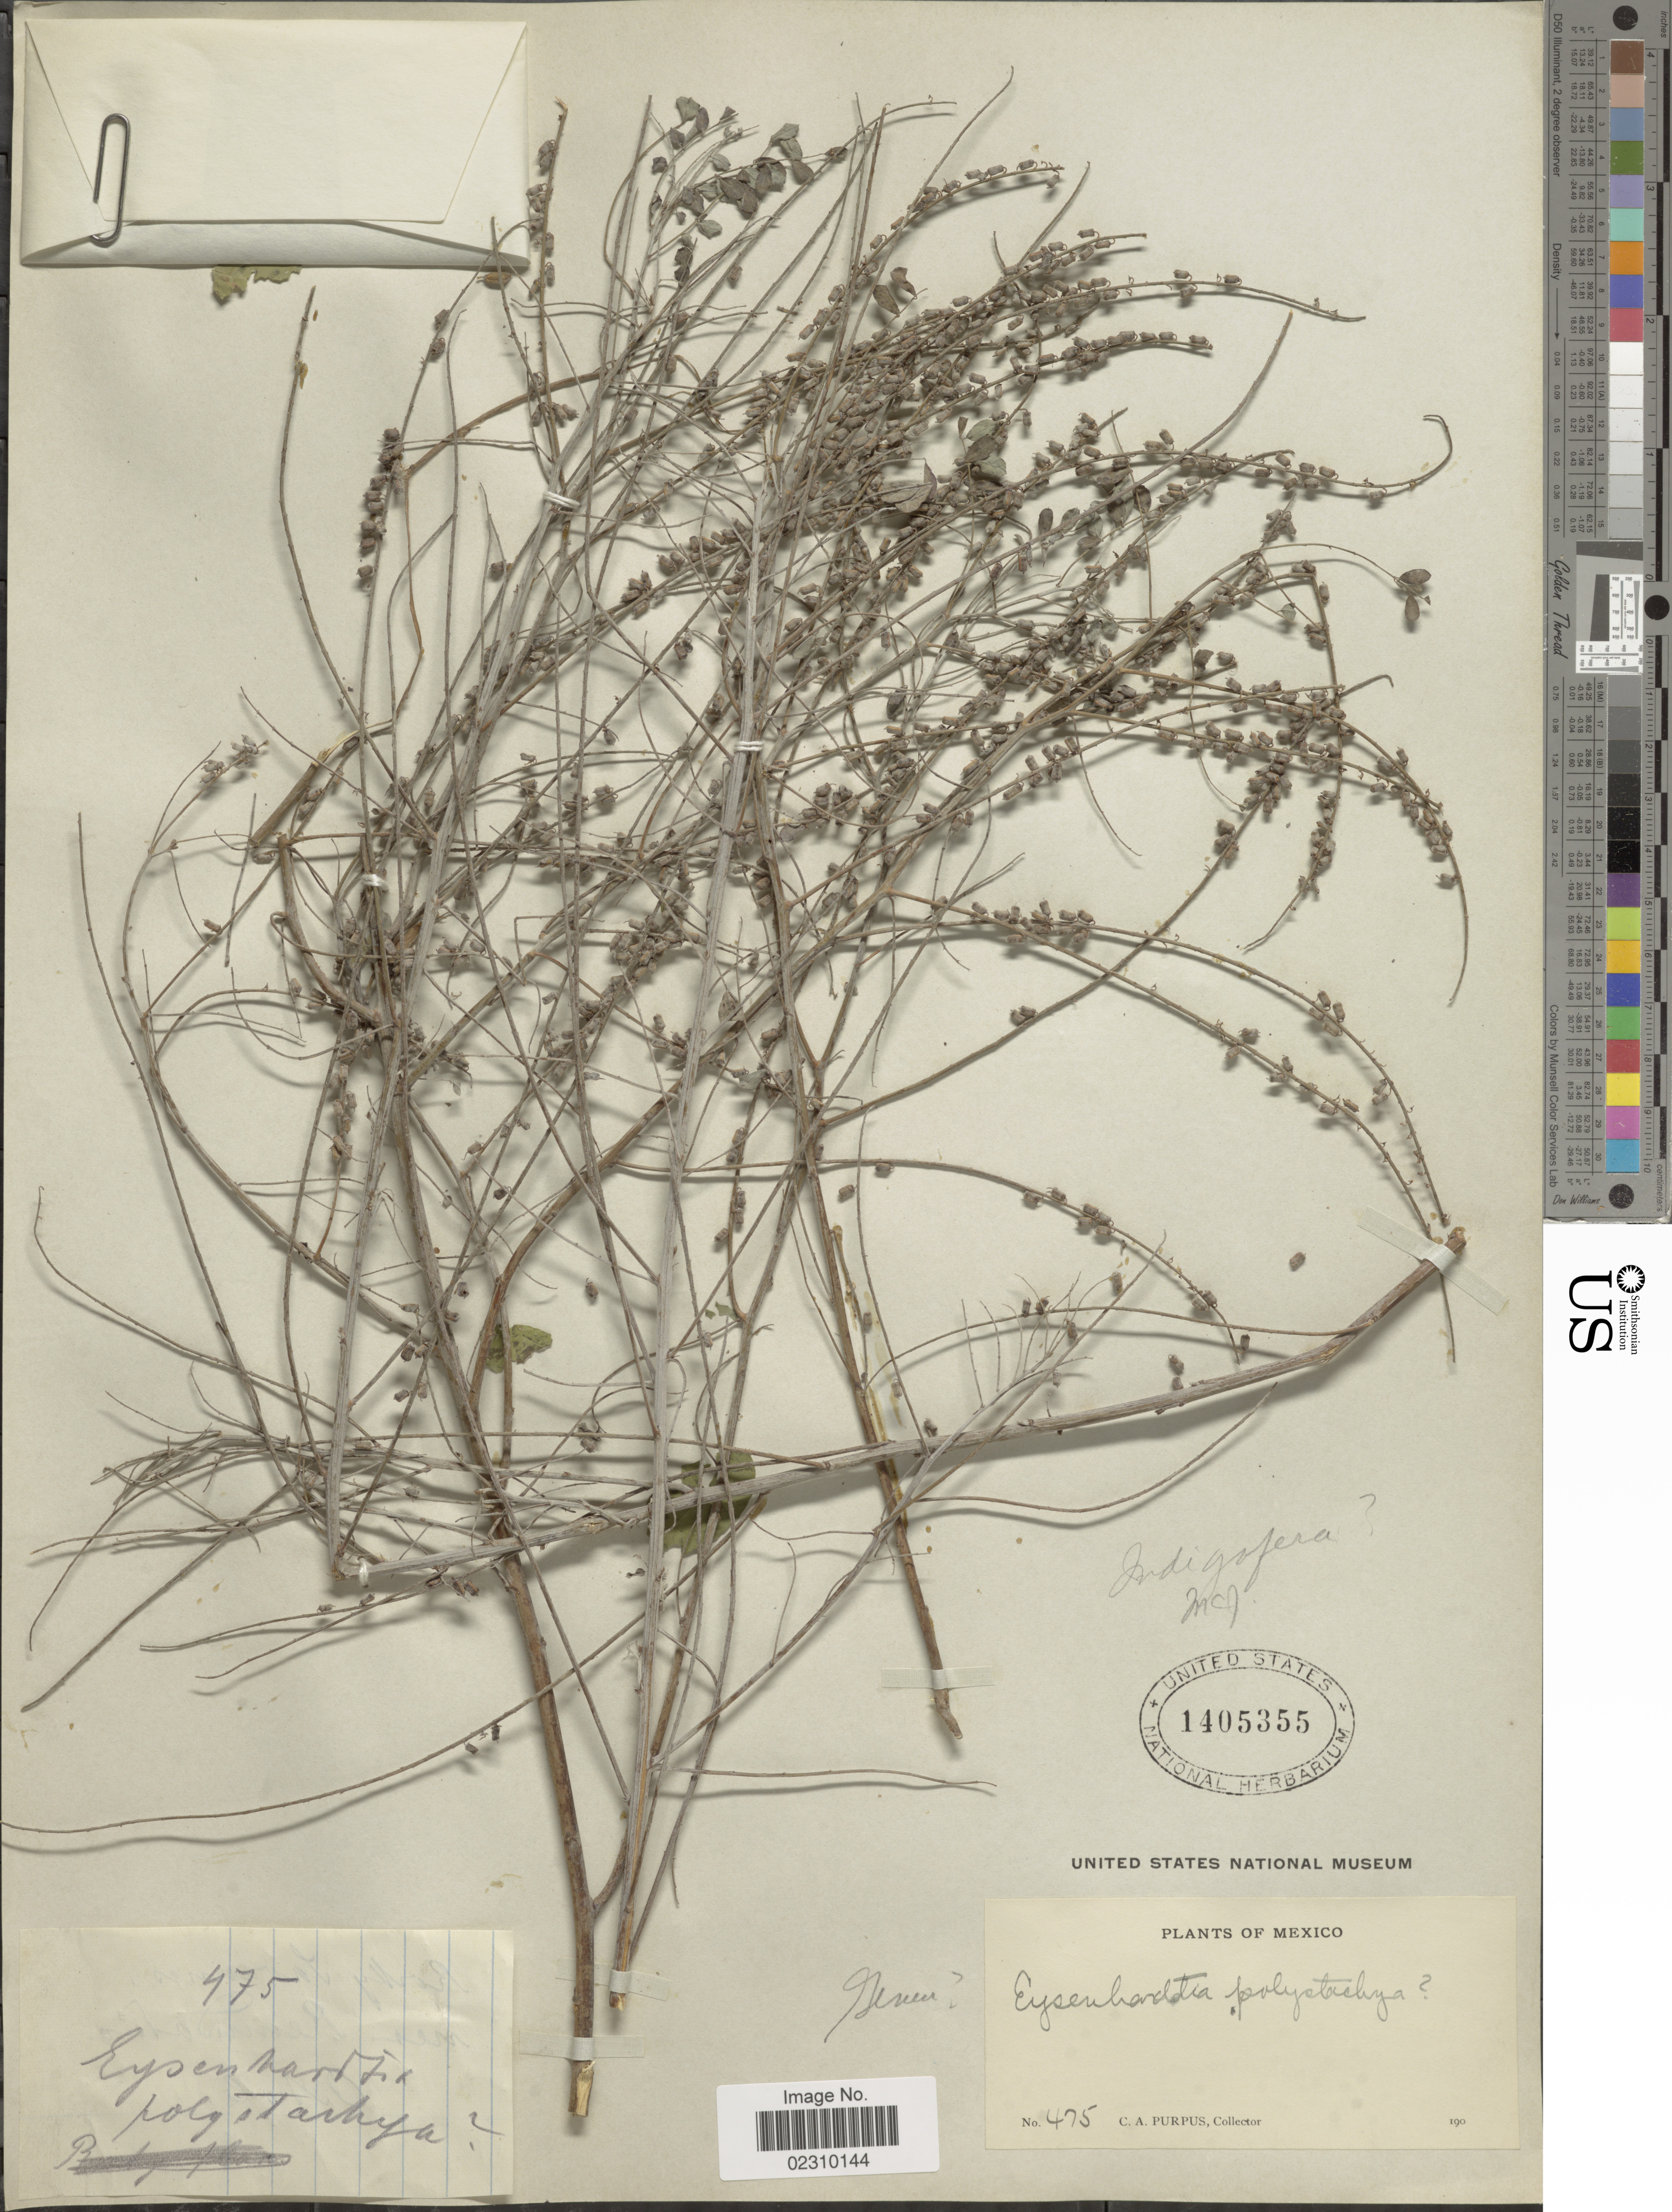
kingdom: Plantae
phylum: Tracheophyta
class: Magnoliopsida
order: Fabales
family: Fabaceae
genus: Indigofera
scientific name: Indigofera sp.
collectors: C. A. Purpus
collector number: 475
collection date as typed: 190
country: Mexico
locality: Mexico.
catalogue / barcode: US 1405355